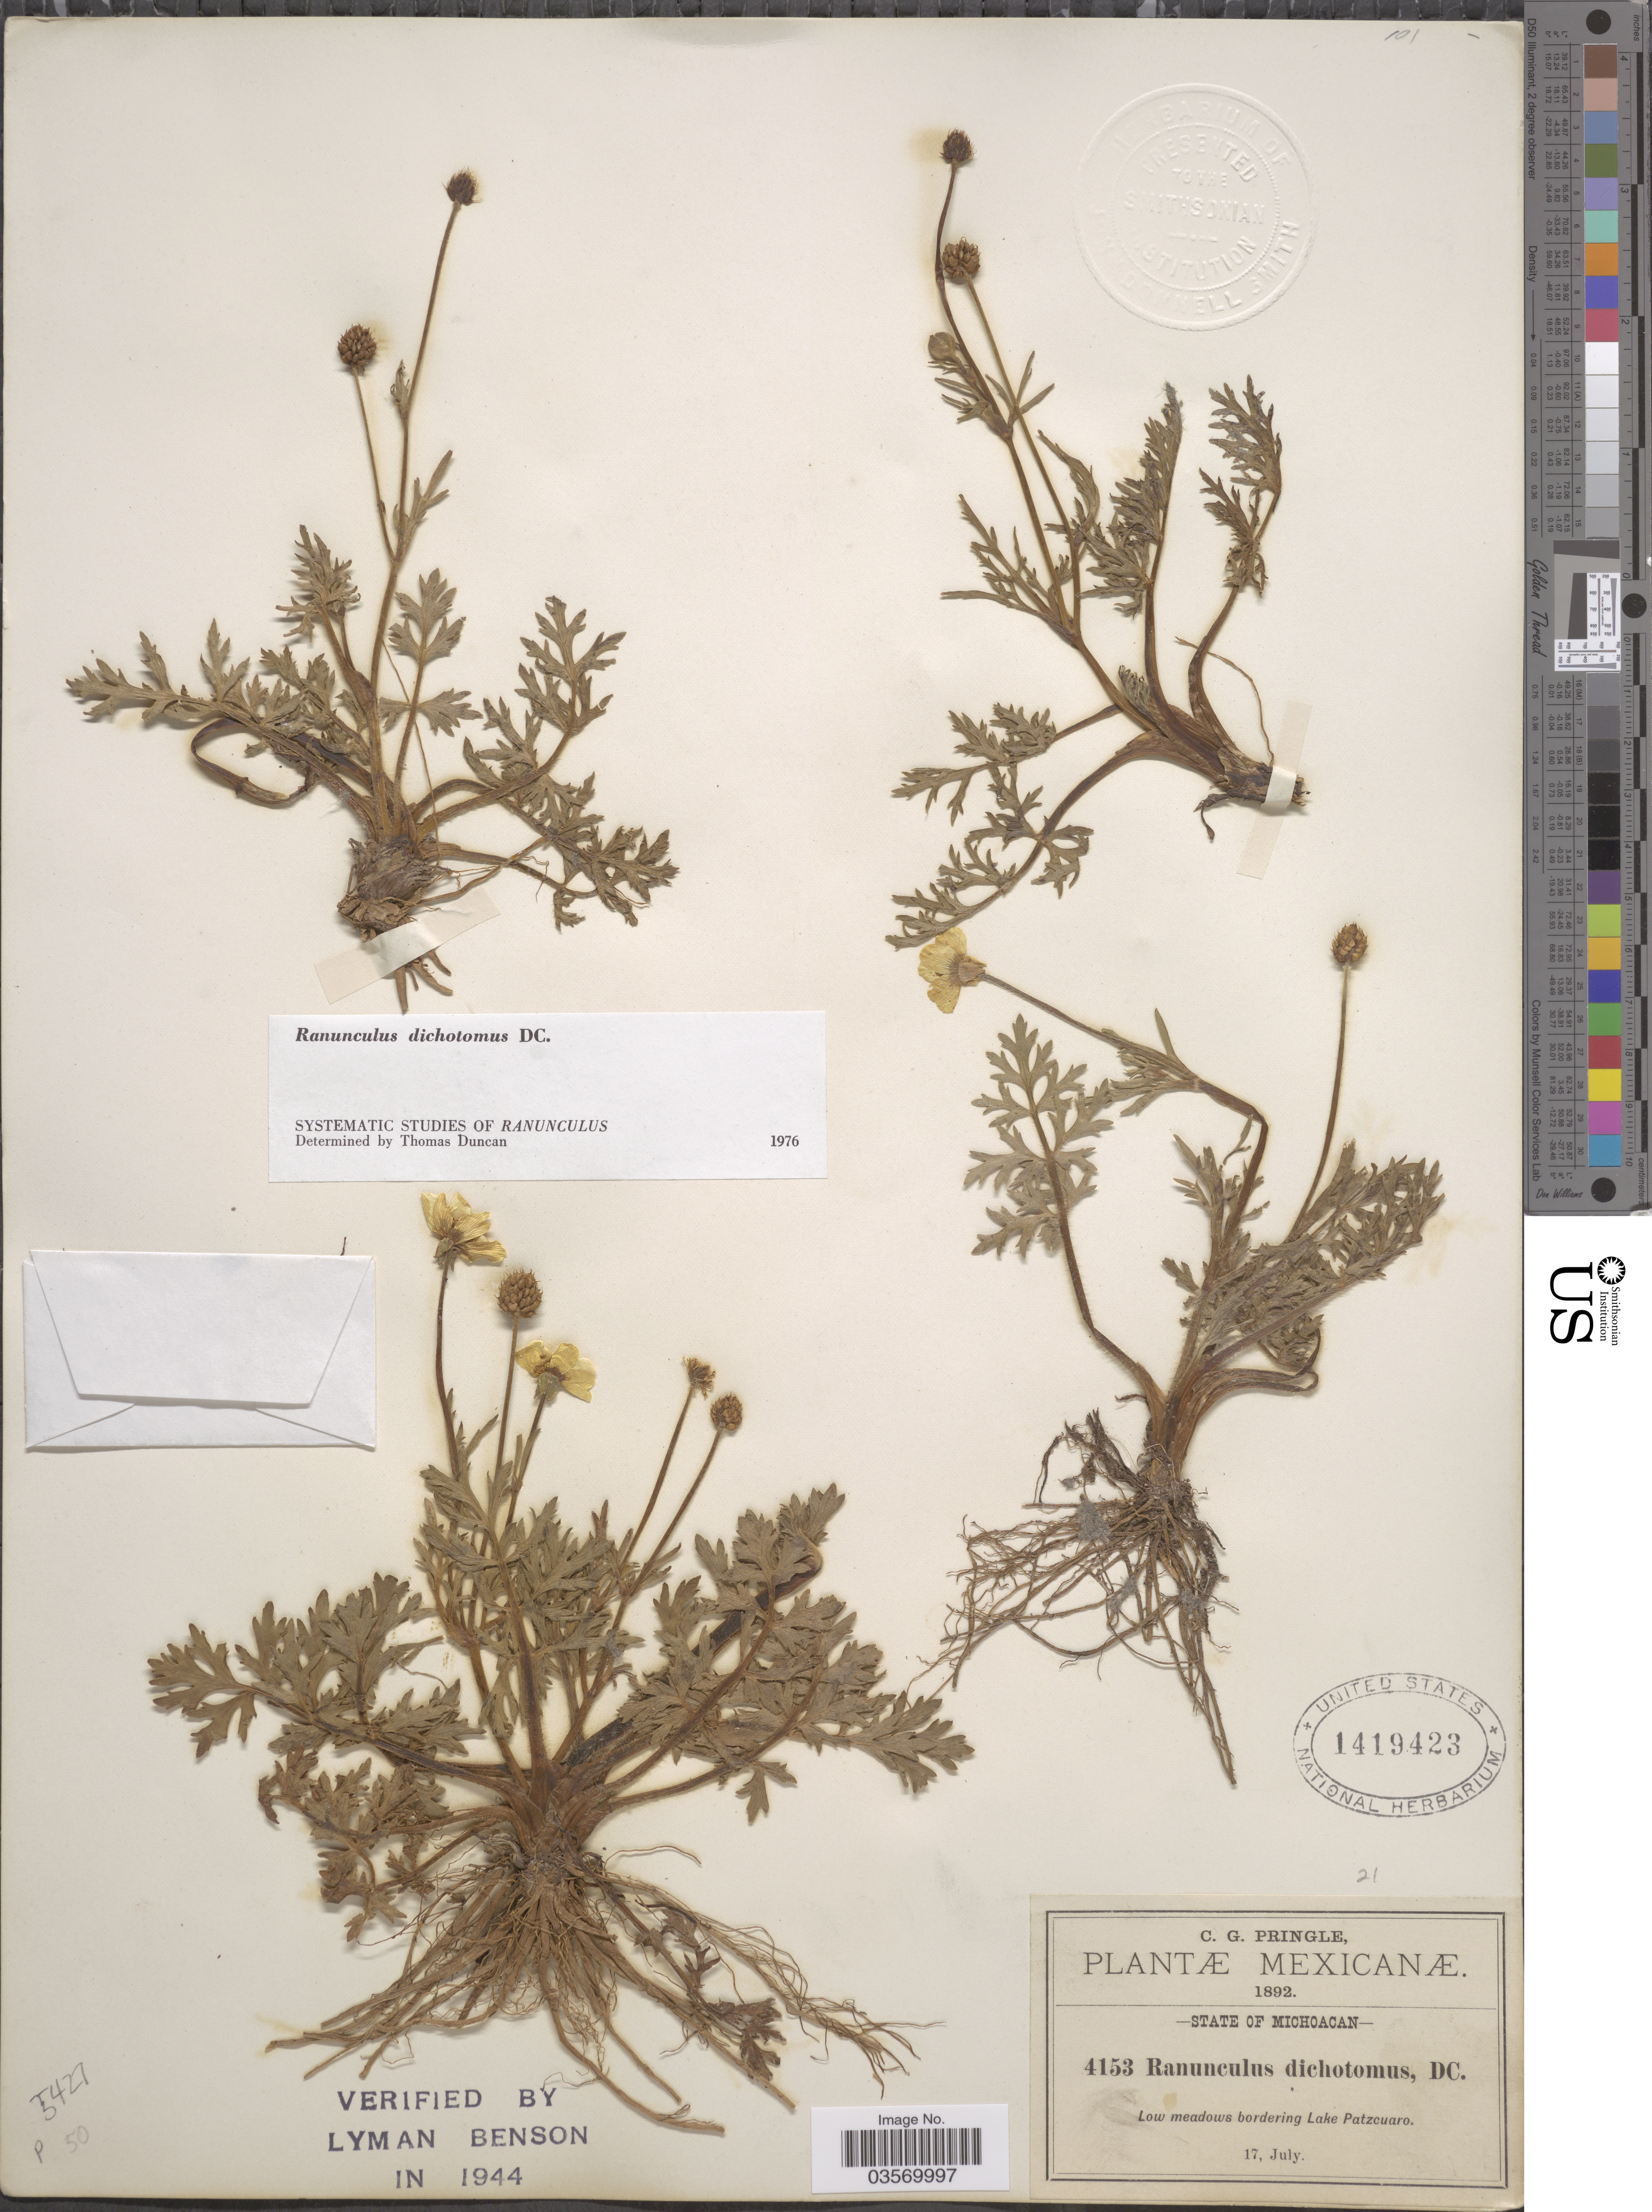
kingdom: Plantae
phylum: Tracheophyta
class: Magnoliopsida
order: Ranunculales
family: Ranunculaceae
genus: Ranunculus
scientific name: Ranunculus dichotomus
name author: Moc. & Sessé ex DC.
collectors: C. G. Pringle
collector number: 4153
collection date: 1892-07-17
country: Mexico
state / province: Michoacán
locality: Low meadows bordering Lake Patzcuaro.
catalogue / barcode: US 1419423